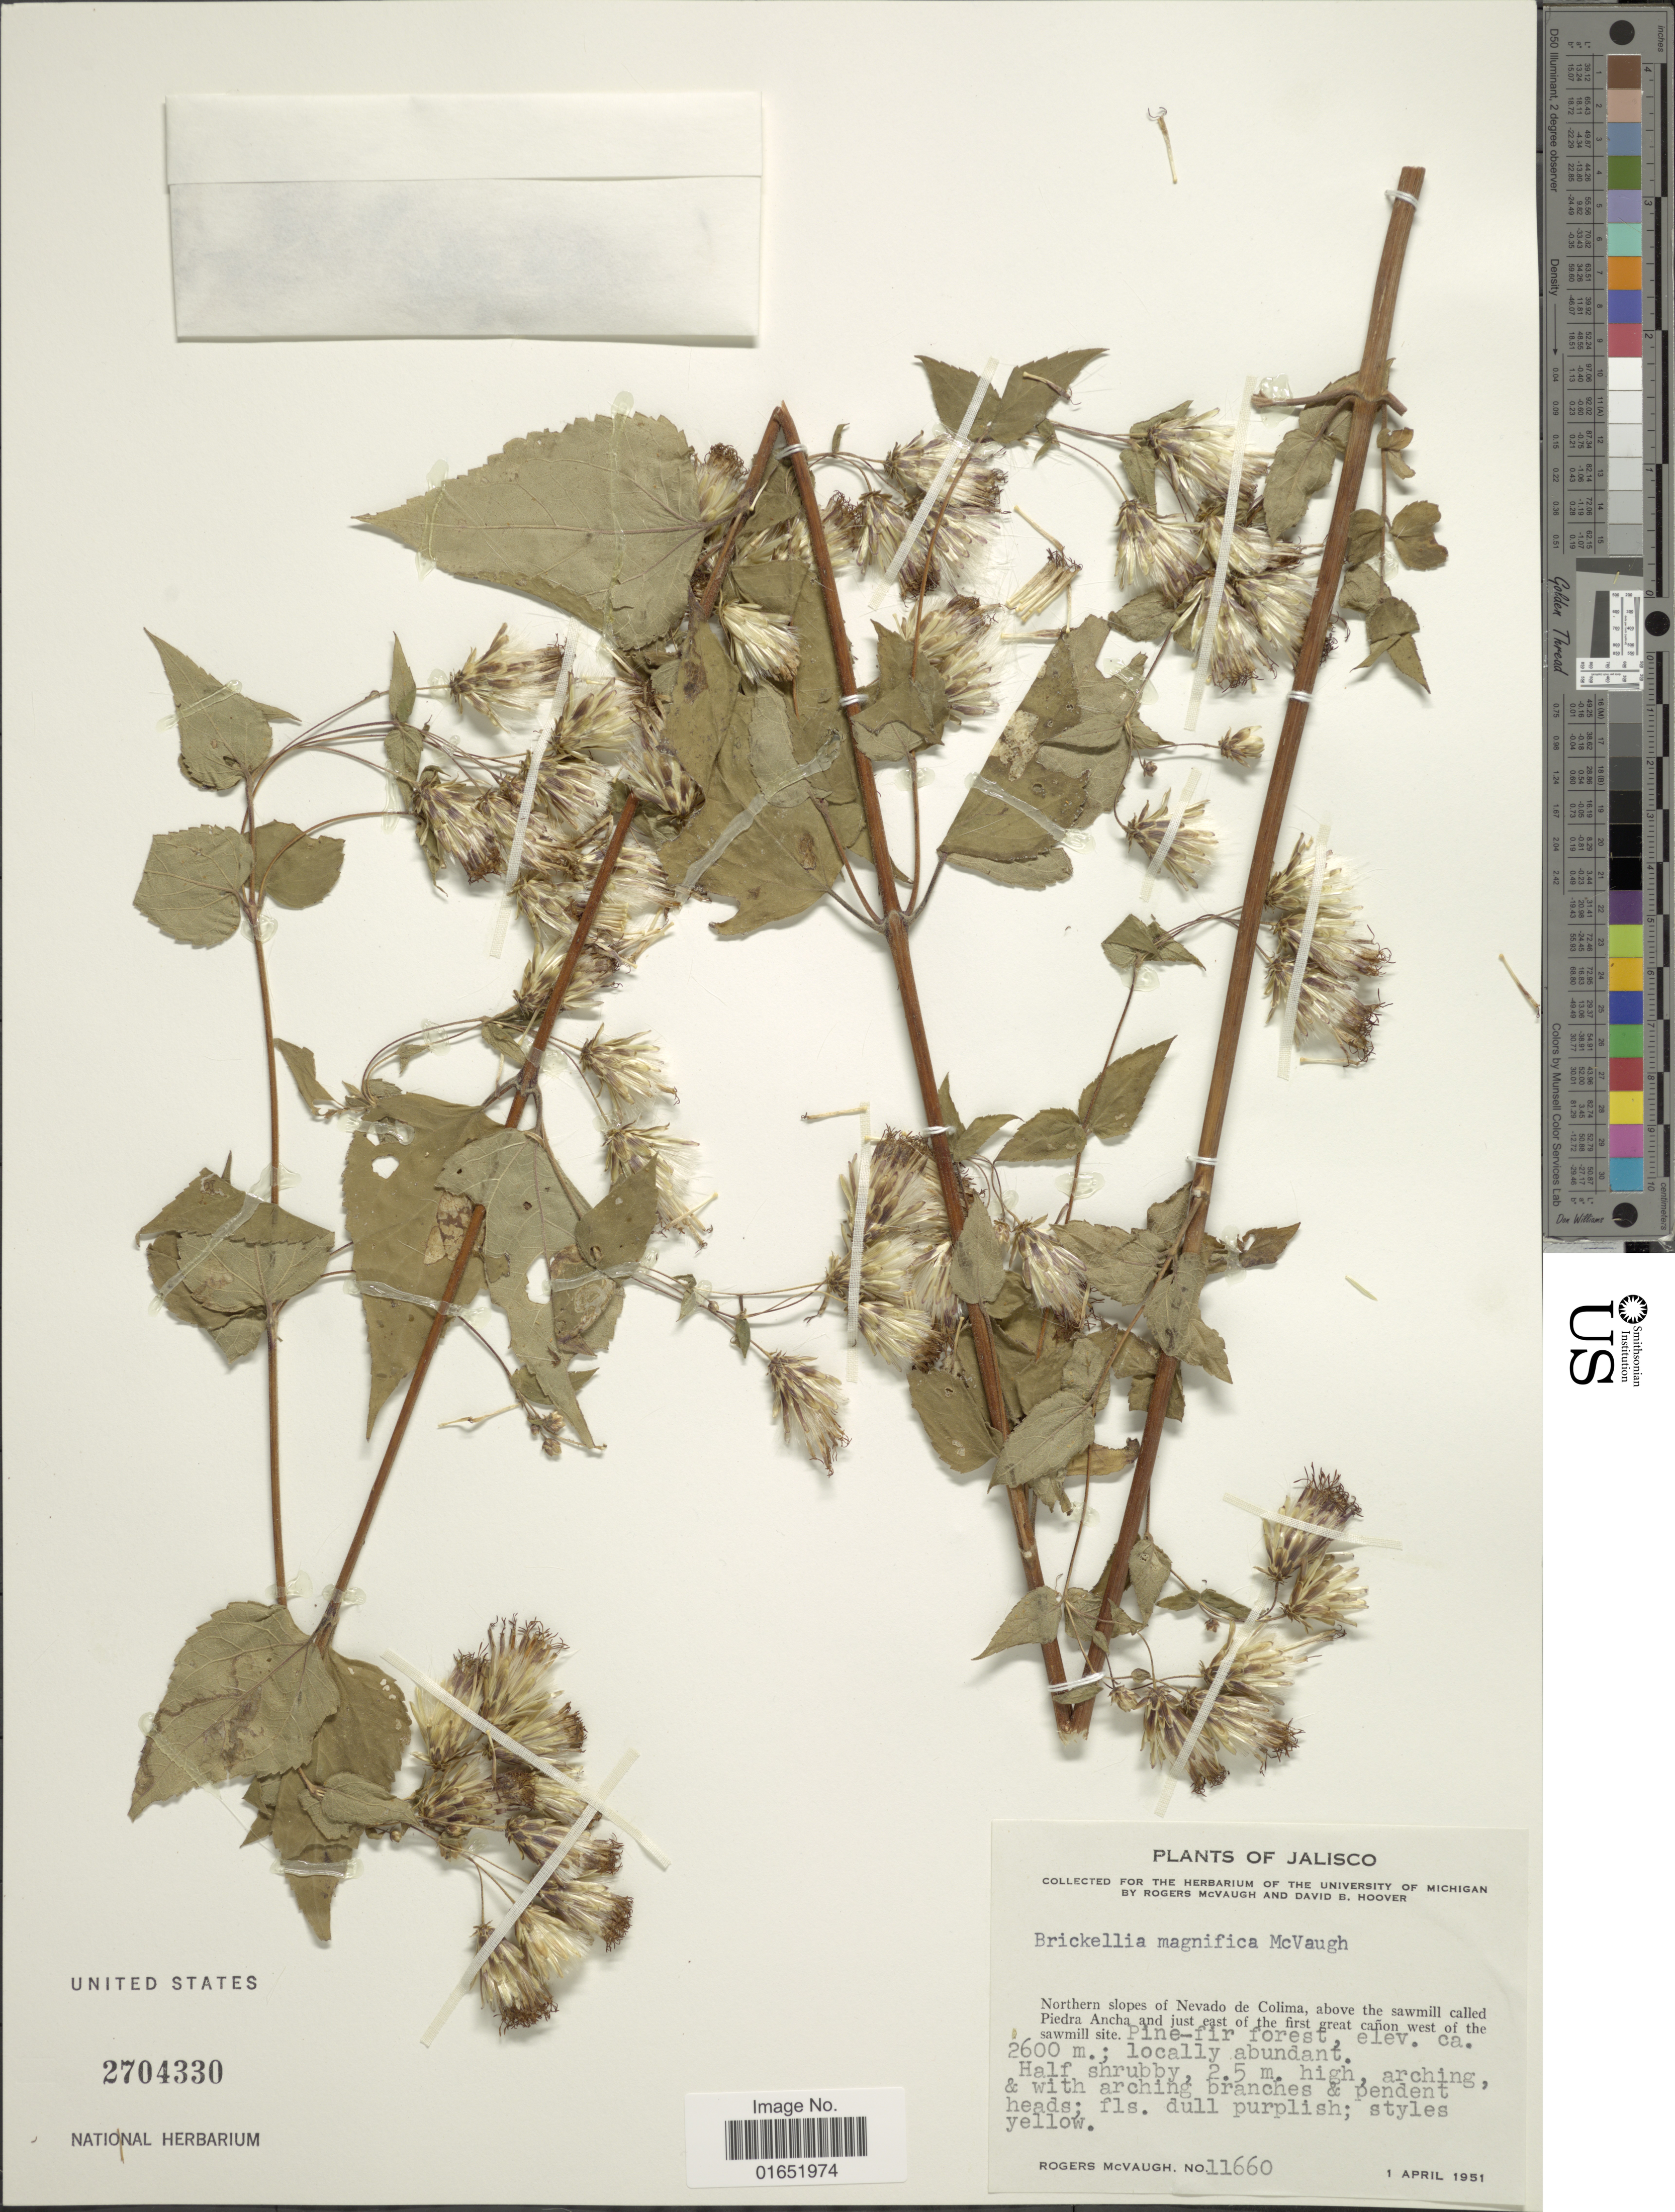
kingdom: Plantae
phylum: Tracheophyta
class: Magnoliopsida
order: Asterales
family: Asteraceae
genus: Brickellia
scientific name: Brickellia magnifica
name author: McVaugh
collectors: R. McVaugh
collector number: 11660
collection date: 1951-04-01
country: Mexico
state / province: Jalisco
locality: Northern slopes of Nevado de Colima, above the sawmill called Piedra Ancha and just east of the first great cañon west of the sawmill site.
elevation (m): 2600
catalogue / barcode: US 2704330